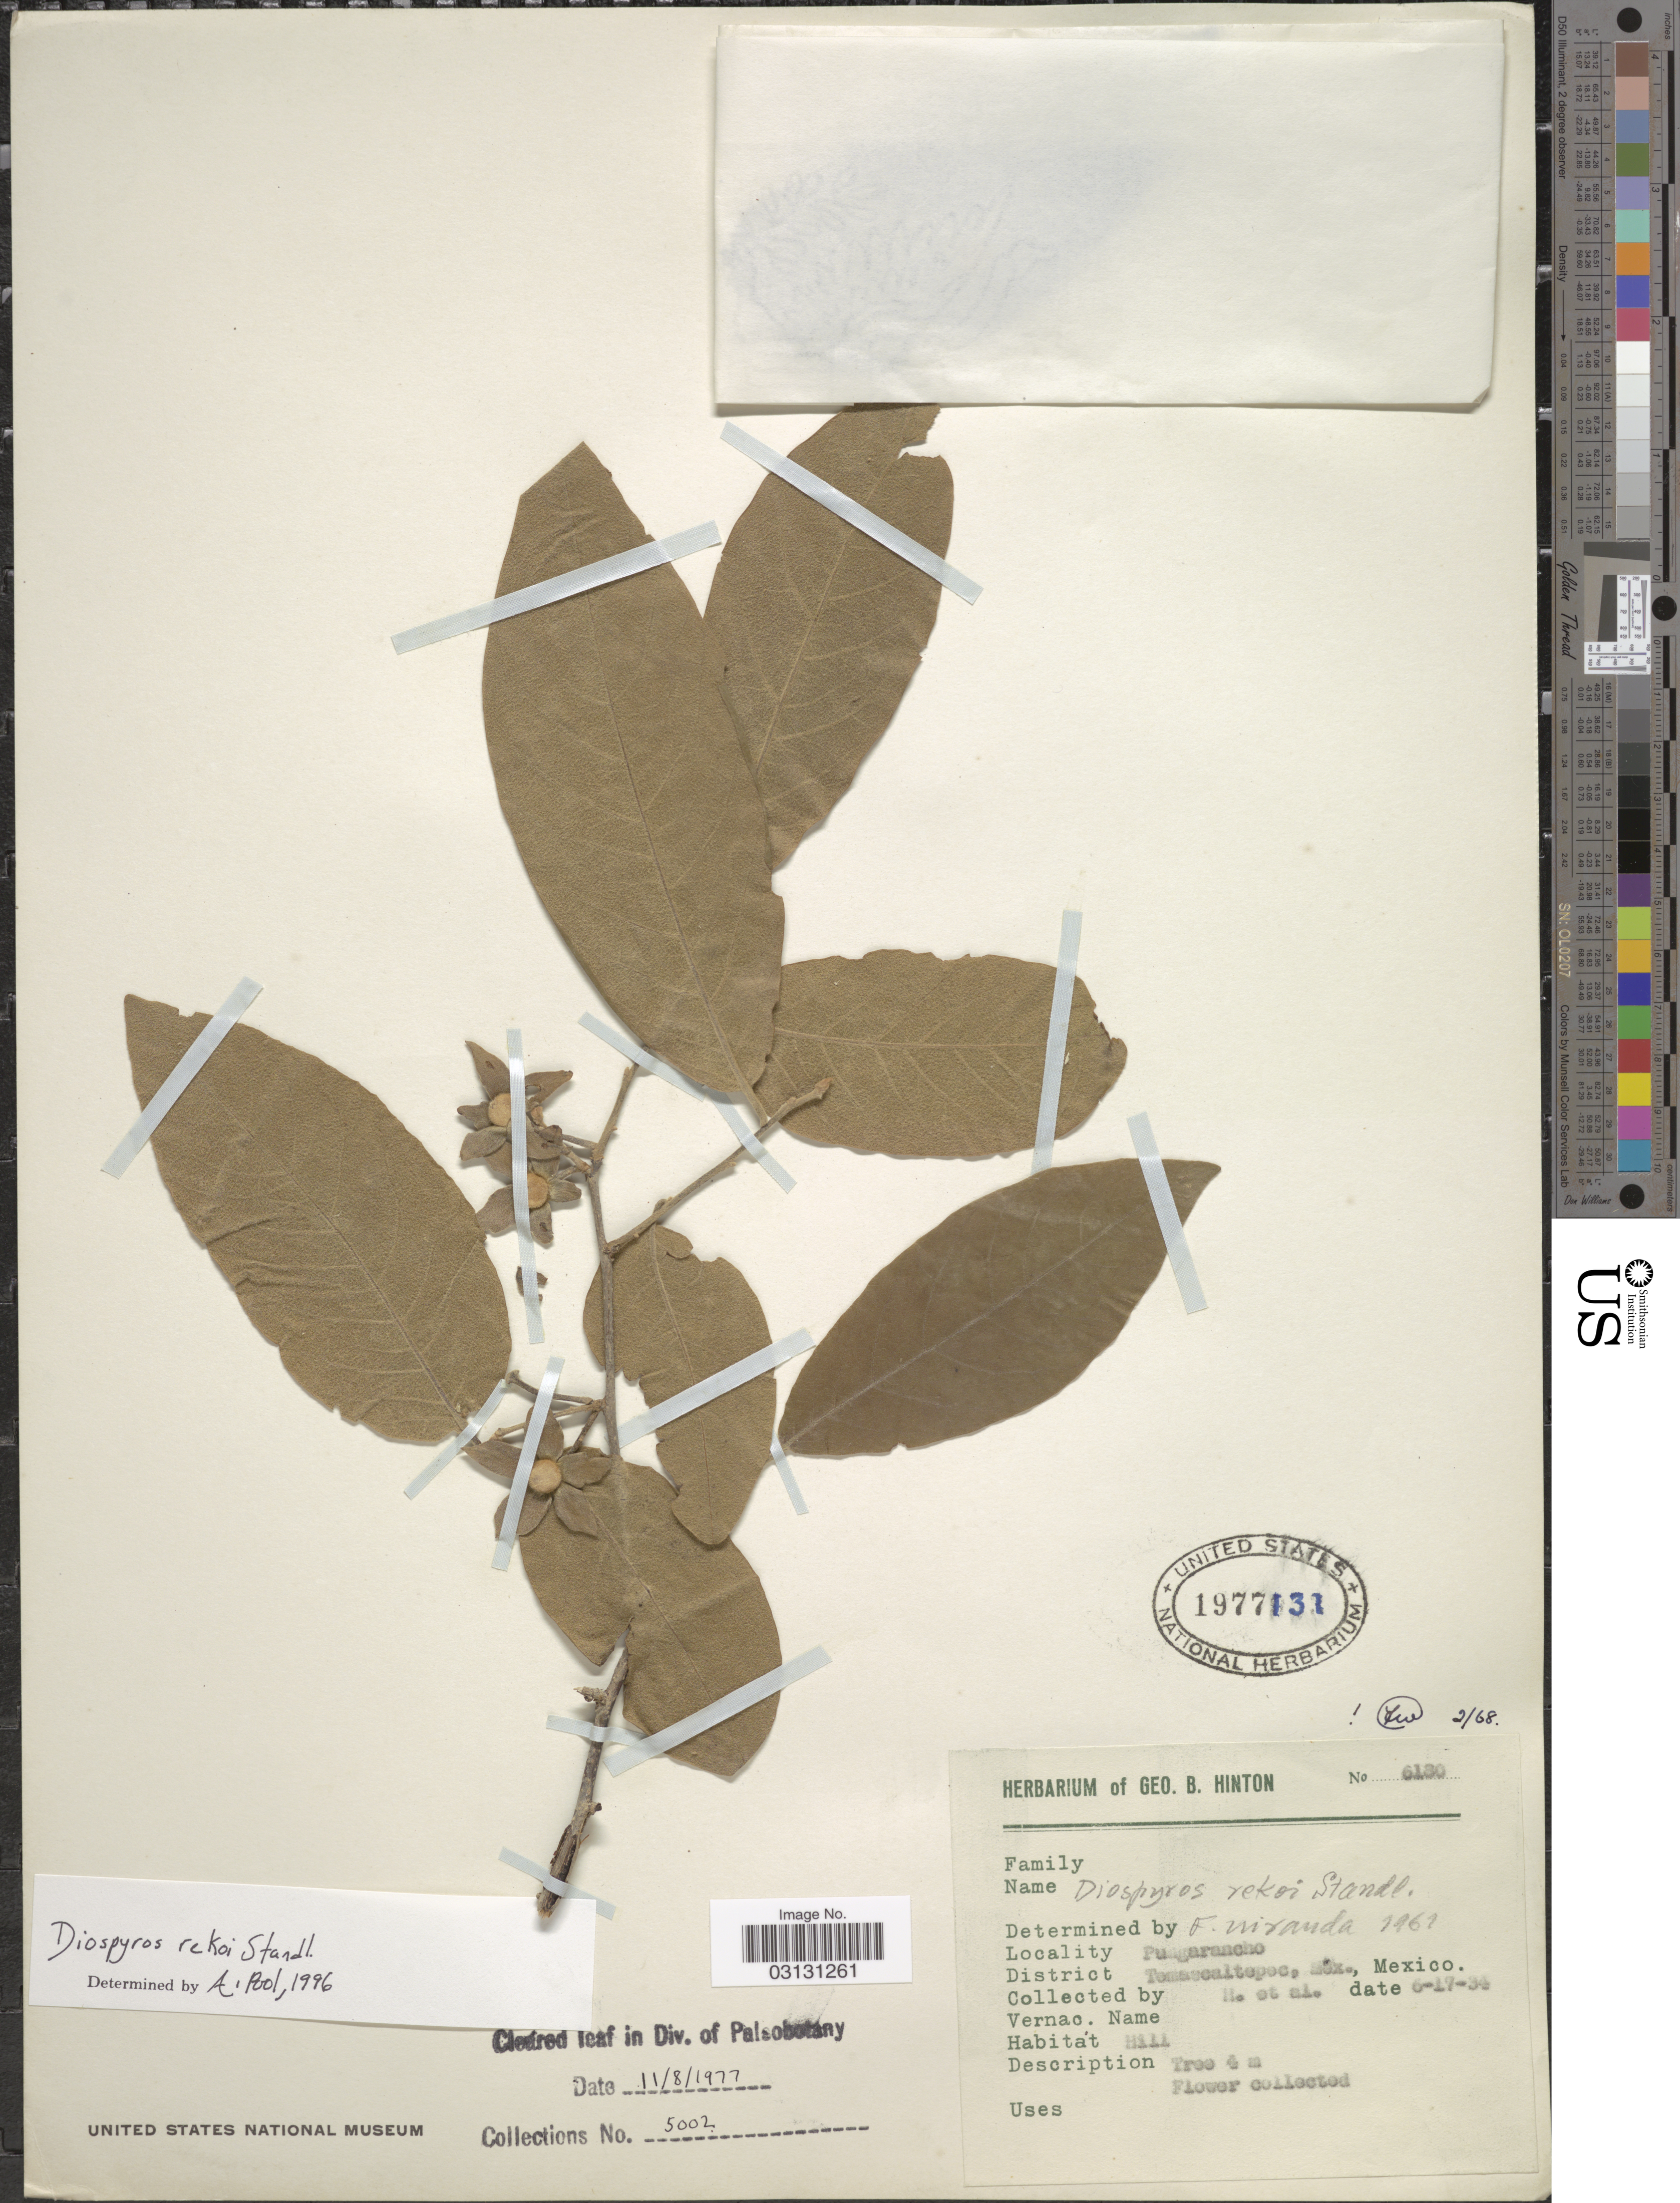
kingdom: Plantae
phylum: Tracheophyta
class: Magnoliopsida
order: Ericales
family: Ebenaceae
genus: Diospyros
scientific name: Diospyros rekoi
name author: Standl.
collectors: G. B. Hinton & et al.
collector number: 6180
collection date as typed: Transcribed d/m/y: 17/6/34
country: Mexico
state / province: México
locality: Pungarancho. District Temascaltepec.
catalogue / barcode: US 1977131